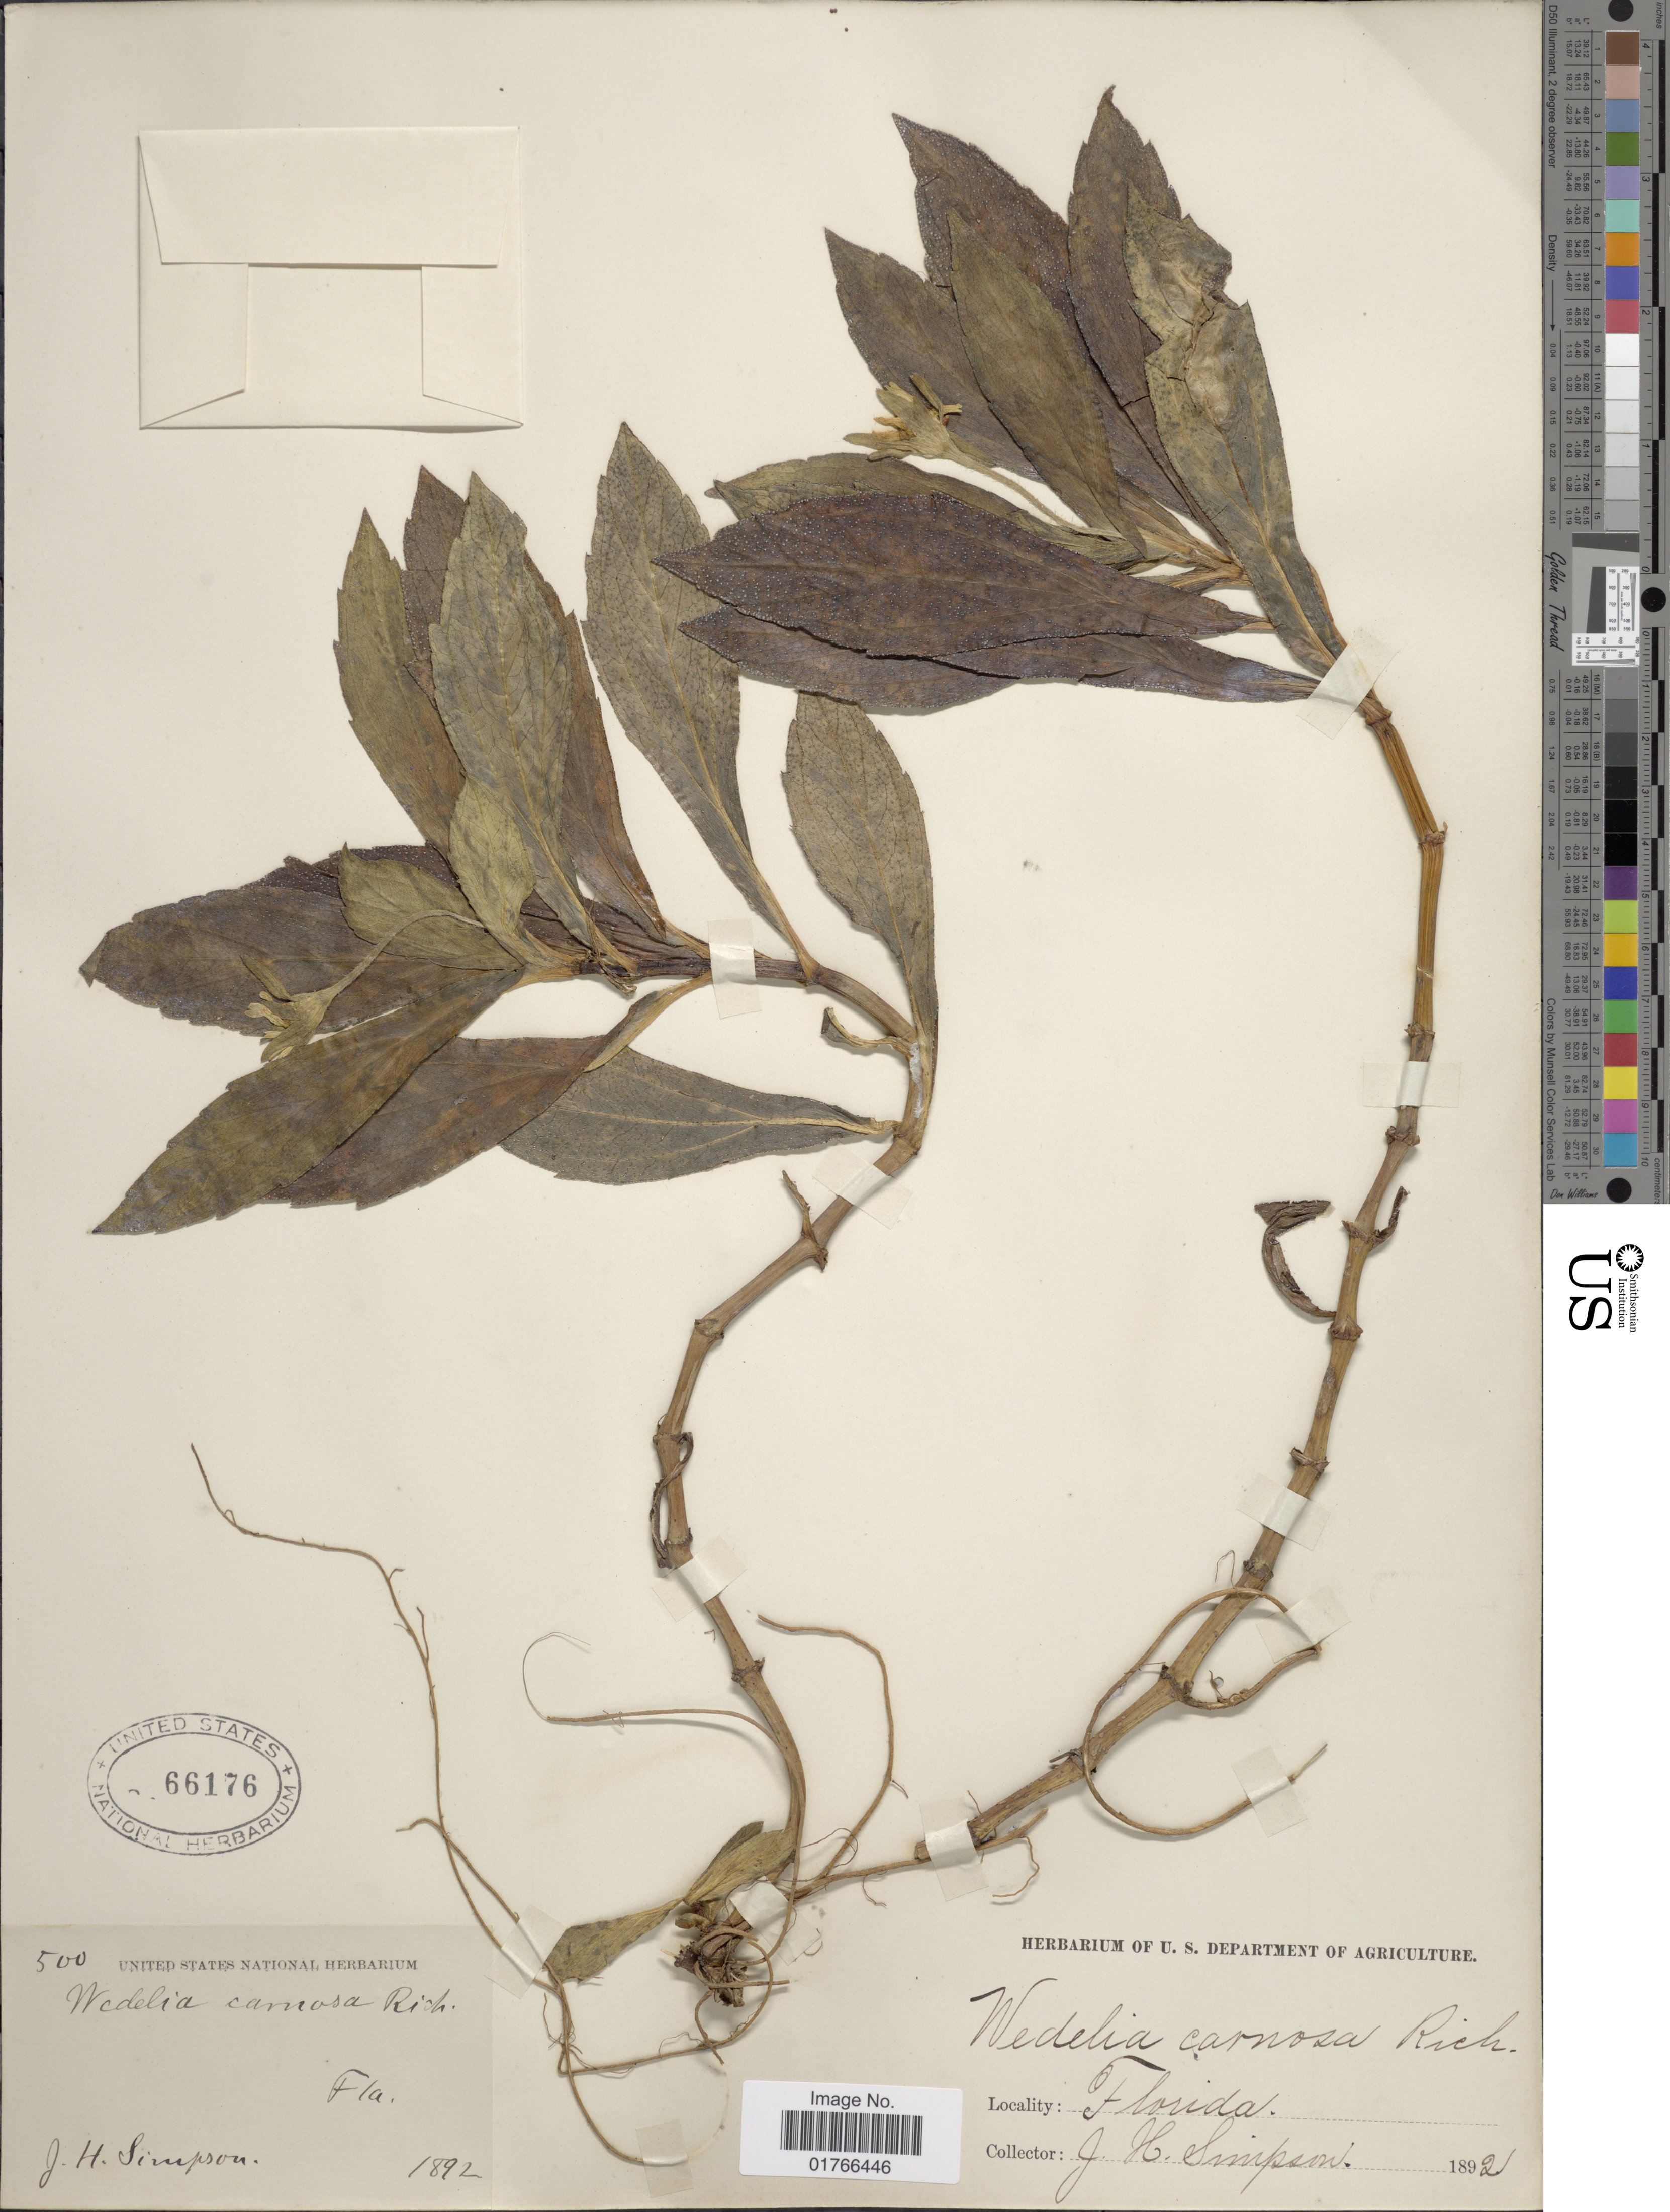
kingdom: Plantae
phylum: Tracheophyta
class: Magnoliopsida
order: Asterales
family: Asteraceae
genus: Sphagneticola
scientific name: Sphagneticola trilobata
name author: (L.) Pruski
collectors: J. H. Simpson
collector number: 500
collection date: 1892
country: United States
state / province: Florida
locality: Fla.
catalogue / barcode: US 66176